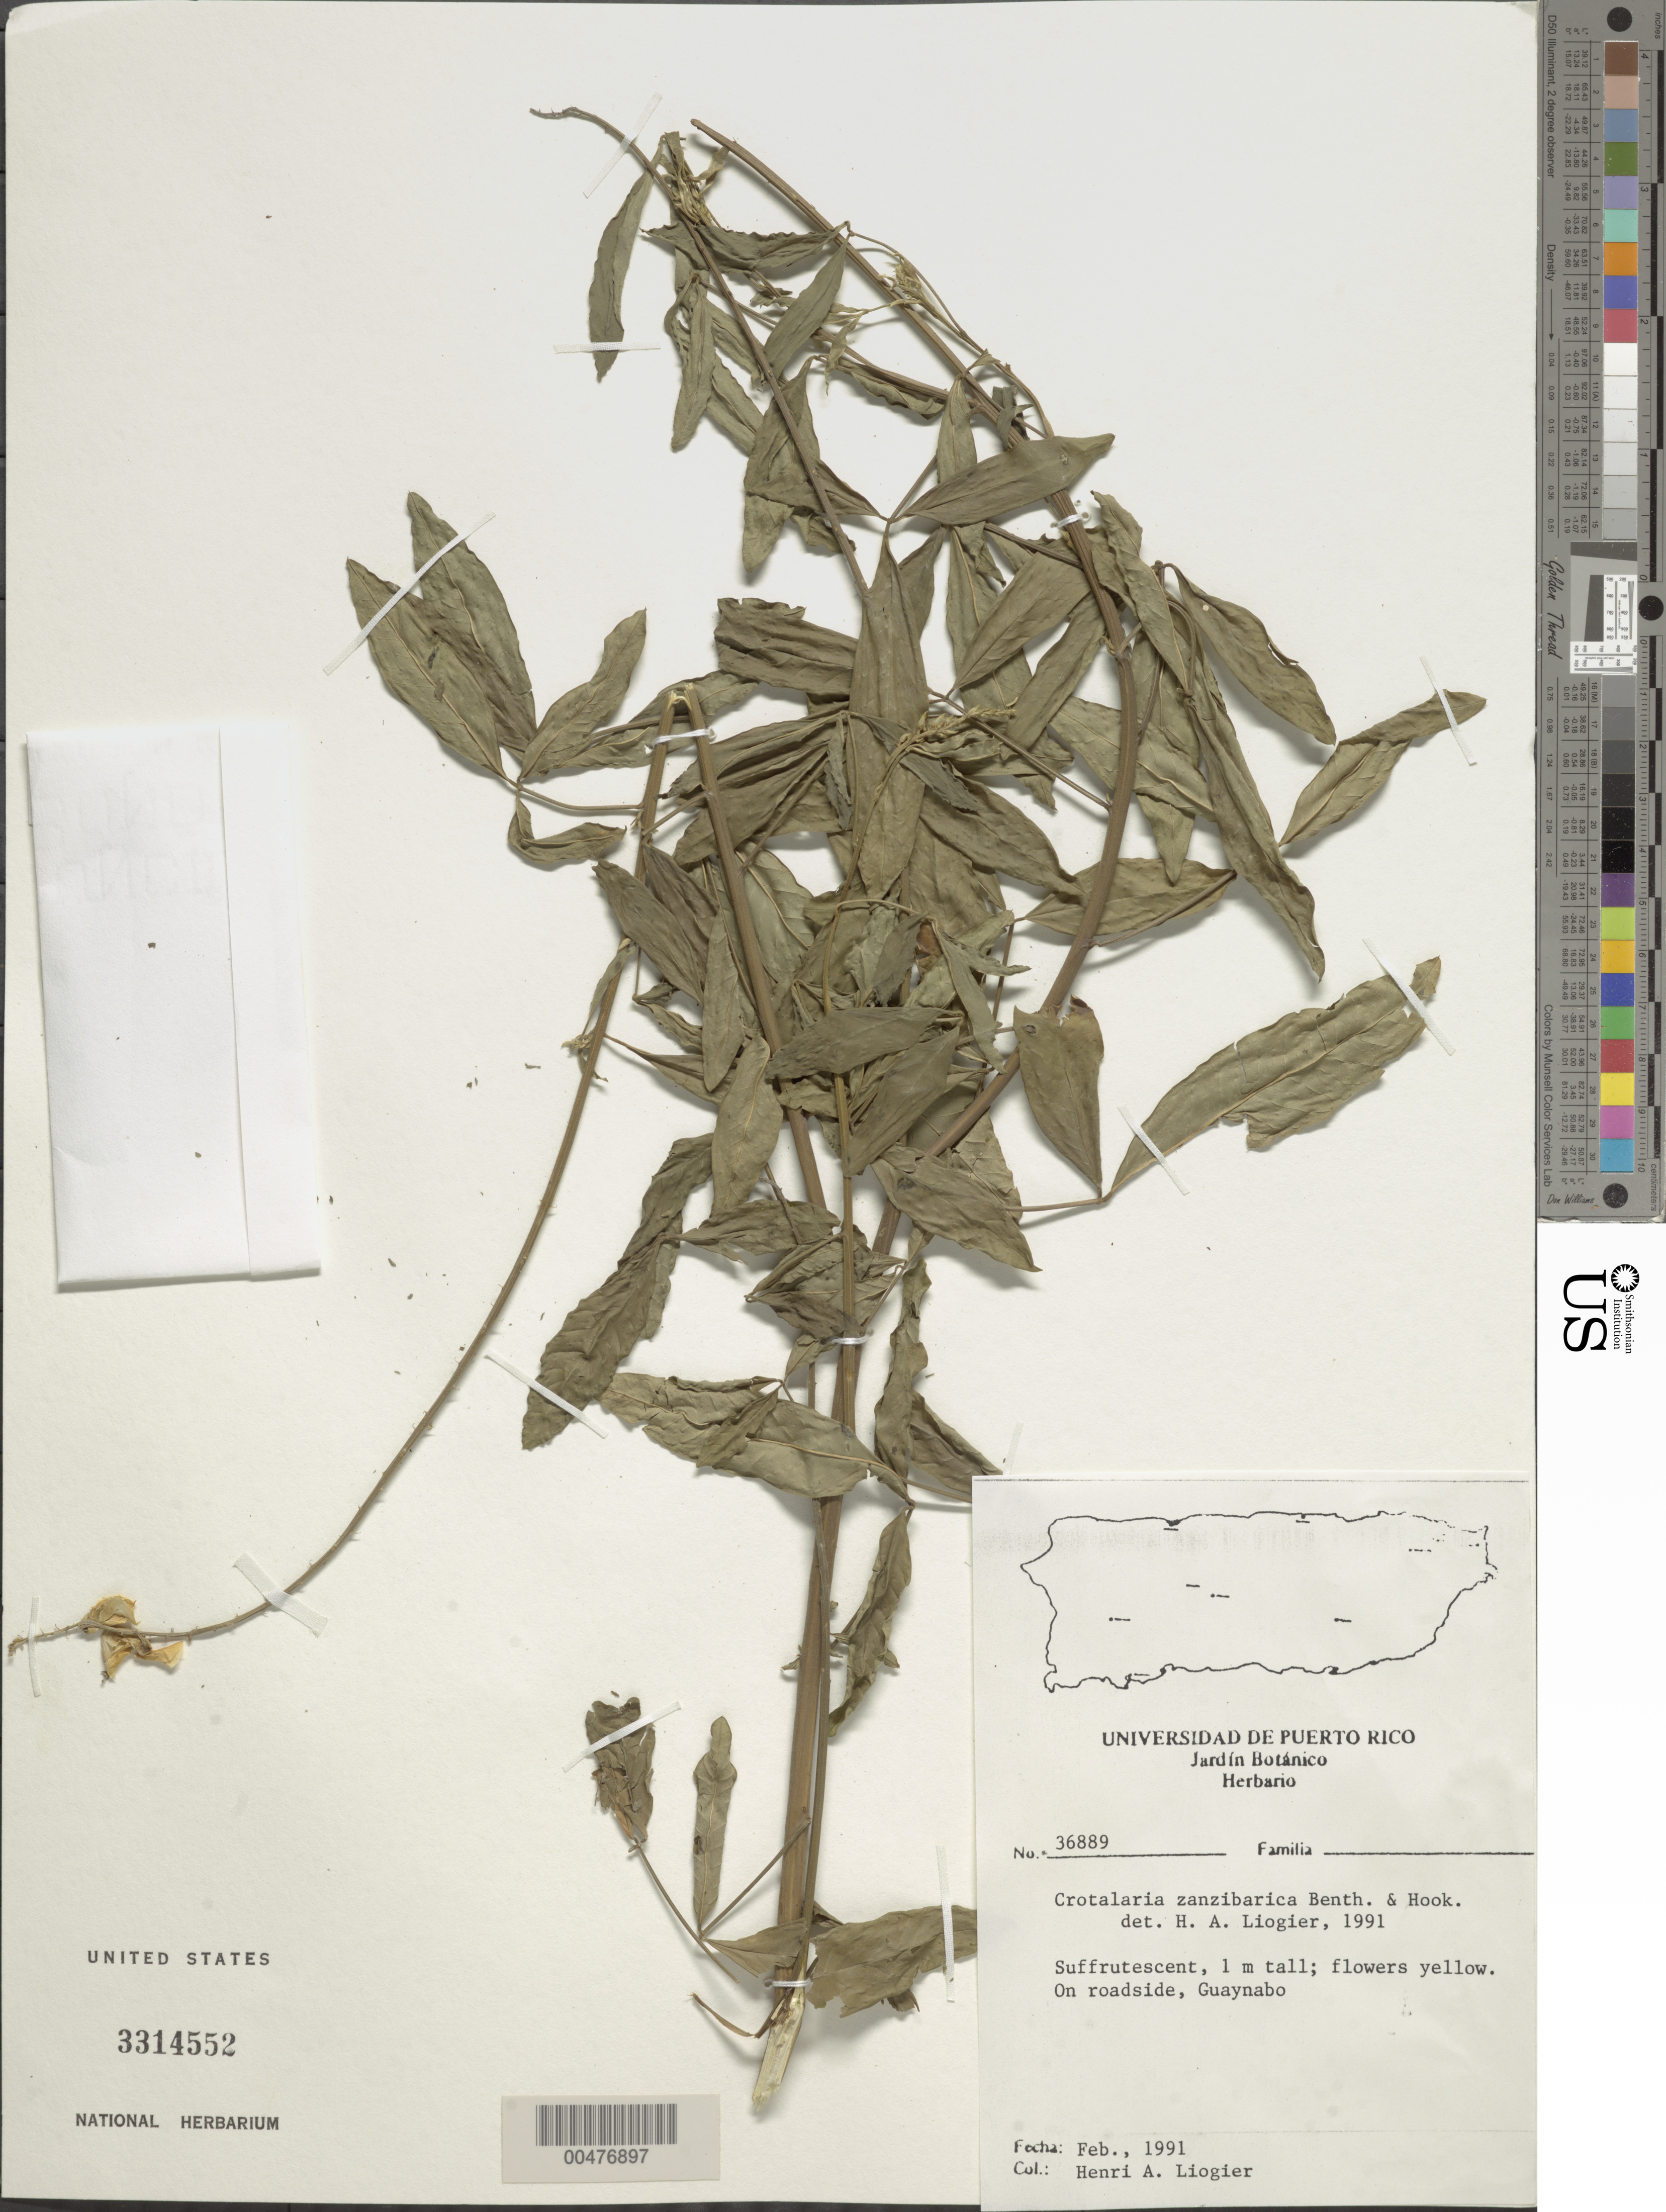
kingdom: Plantae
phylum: Tracheophyta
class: Magnoliopsida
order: Fabales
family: Fabaceae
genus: Crotalaria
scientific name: Crotalaria zanzibarica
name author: Benth.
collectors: A. H. Liogier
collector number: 36889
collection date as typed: Feb 1991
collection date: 1991-02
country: Puerto Rico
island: Greater Antilles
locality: Guaynabo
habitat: On roadside.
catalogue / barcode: US 3314552